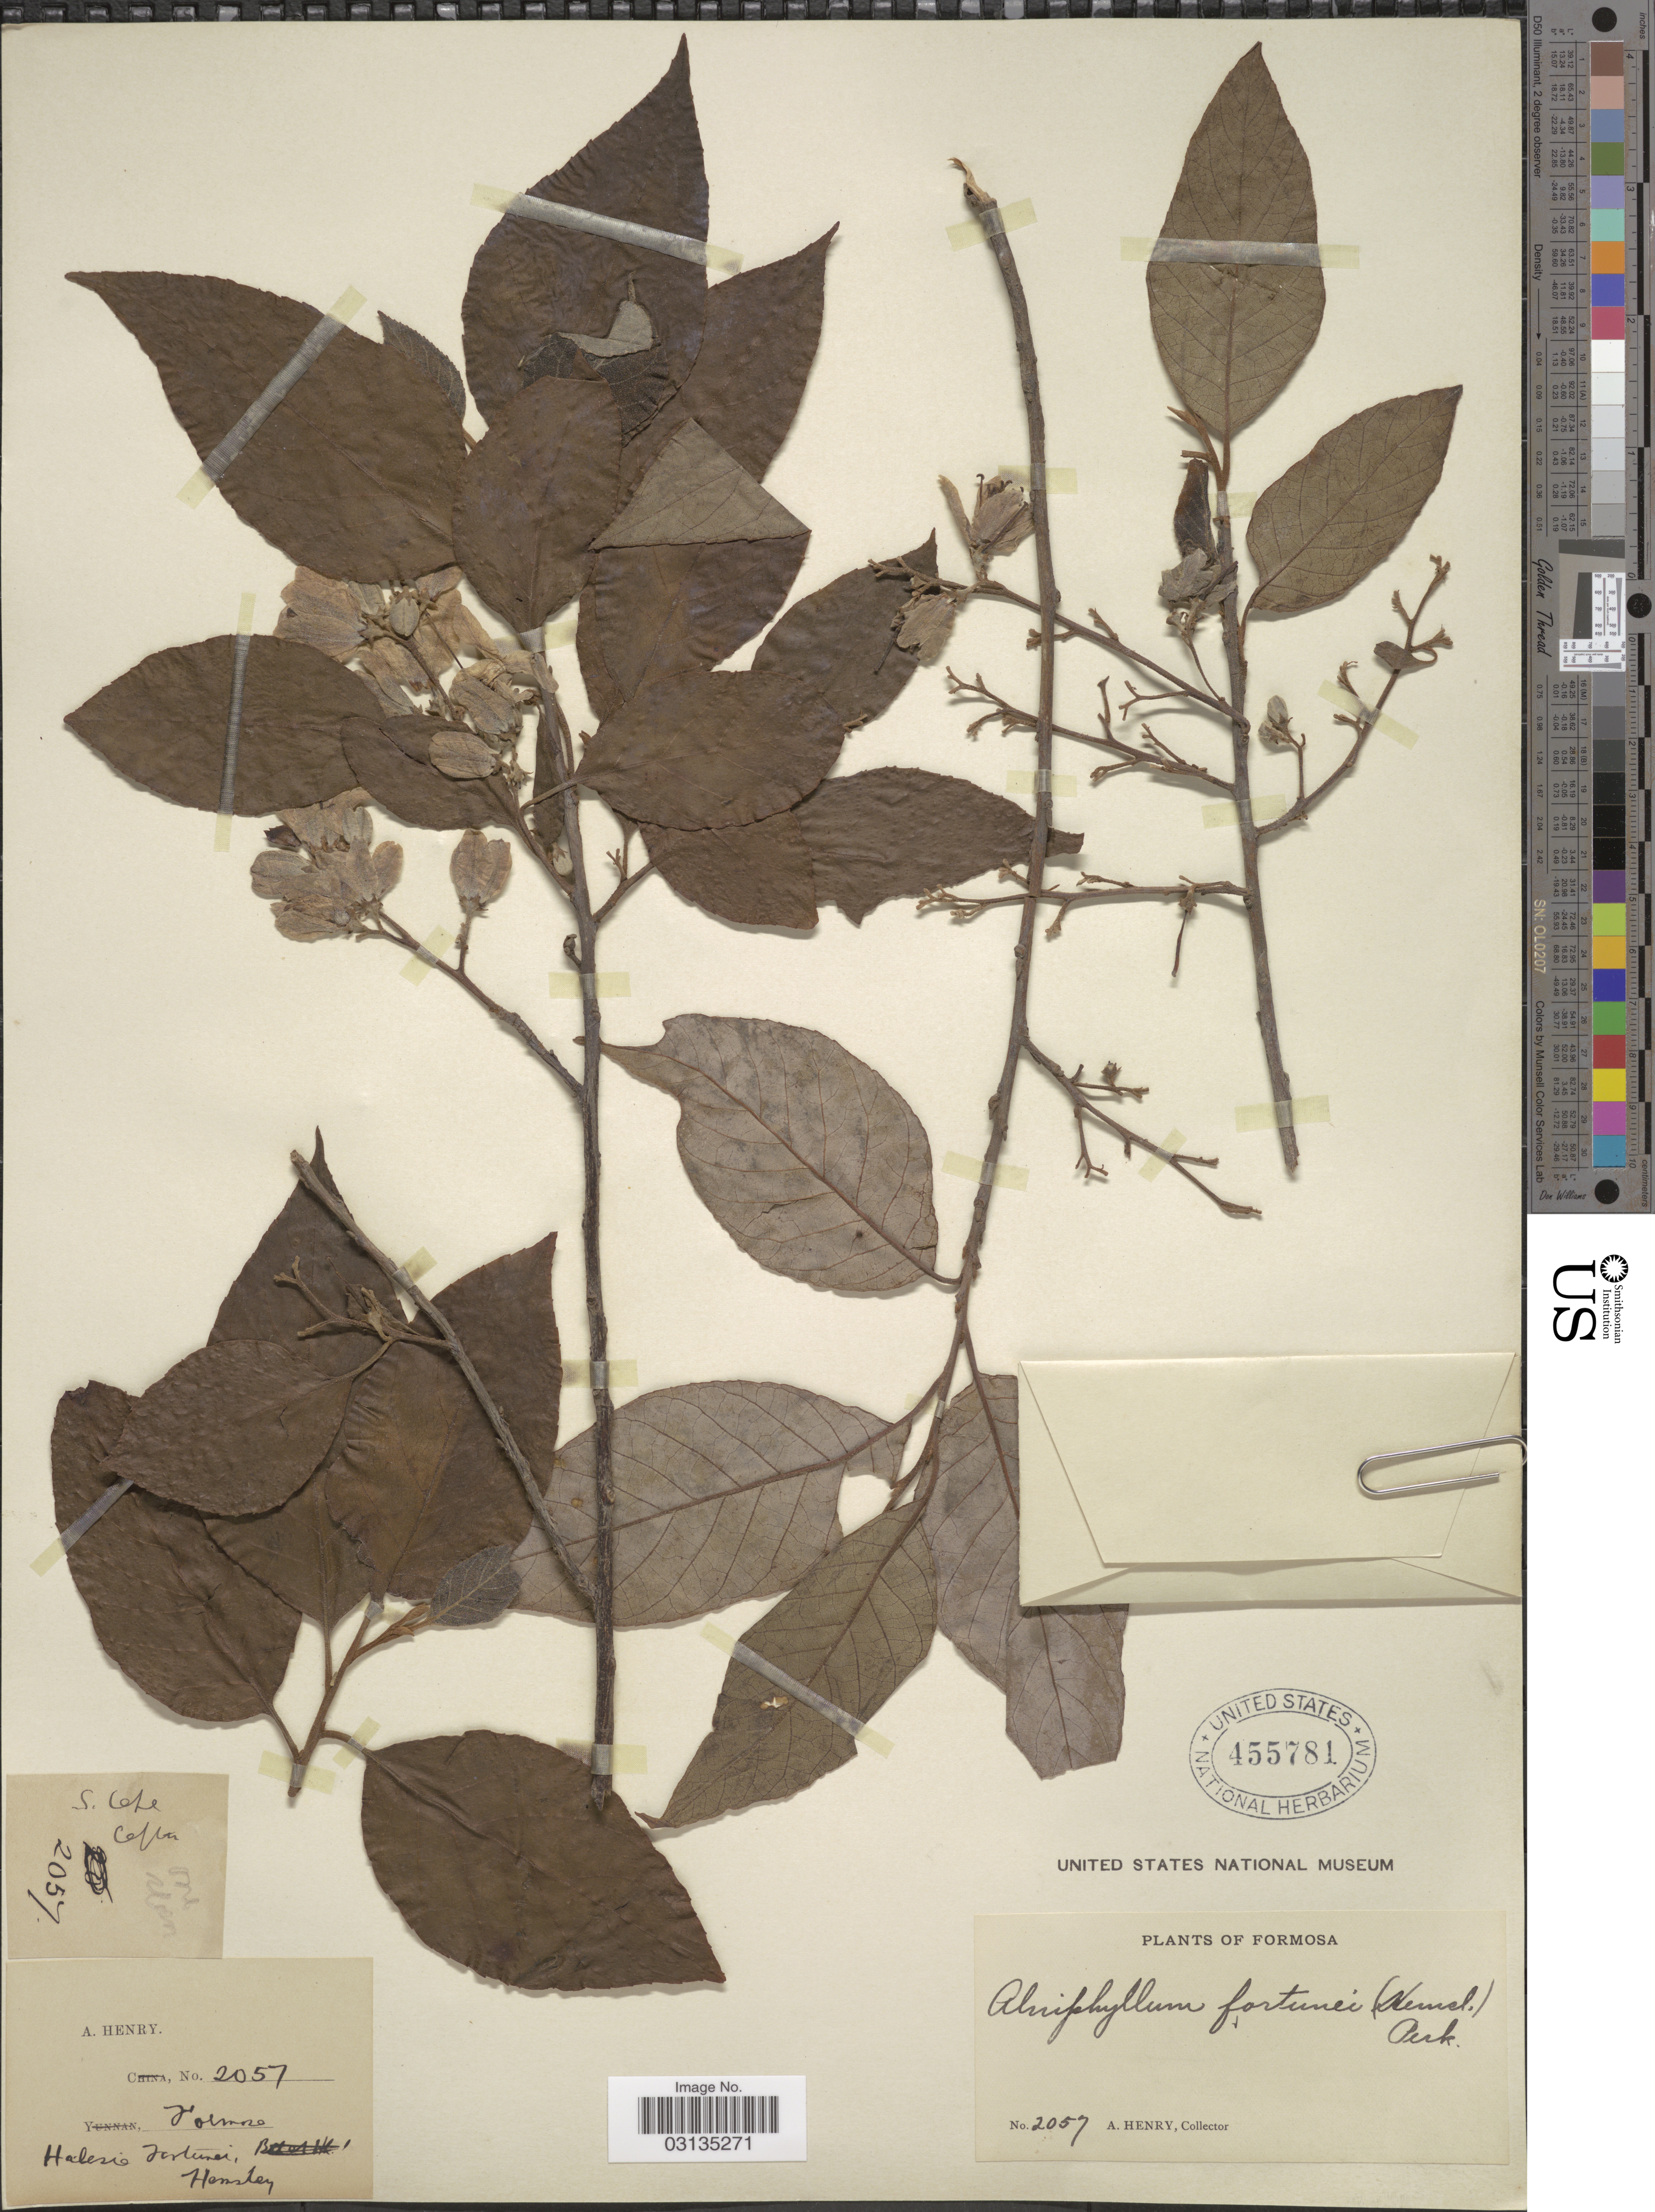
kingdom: Plantae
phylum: Tracheophyta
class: Magnoliopsida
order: Ericales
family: Styracaceae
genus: Alniphyllum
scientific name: Alniphyllum pterospermum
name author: Matsum.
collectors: A. Henry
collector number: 2057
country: Taiwan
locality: Formosa.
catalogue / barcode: US 455781